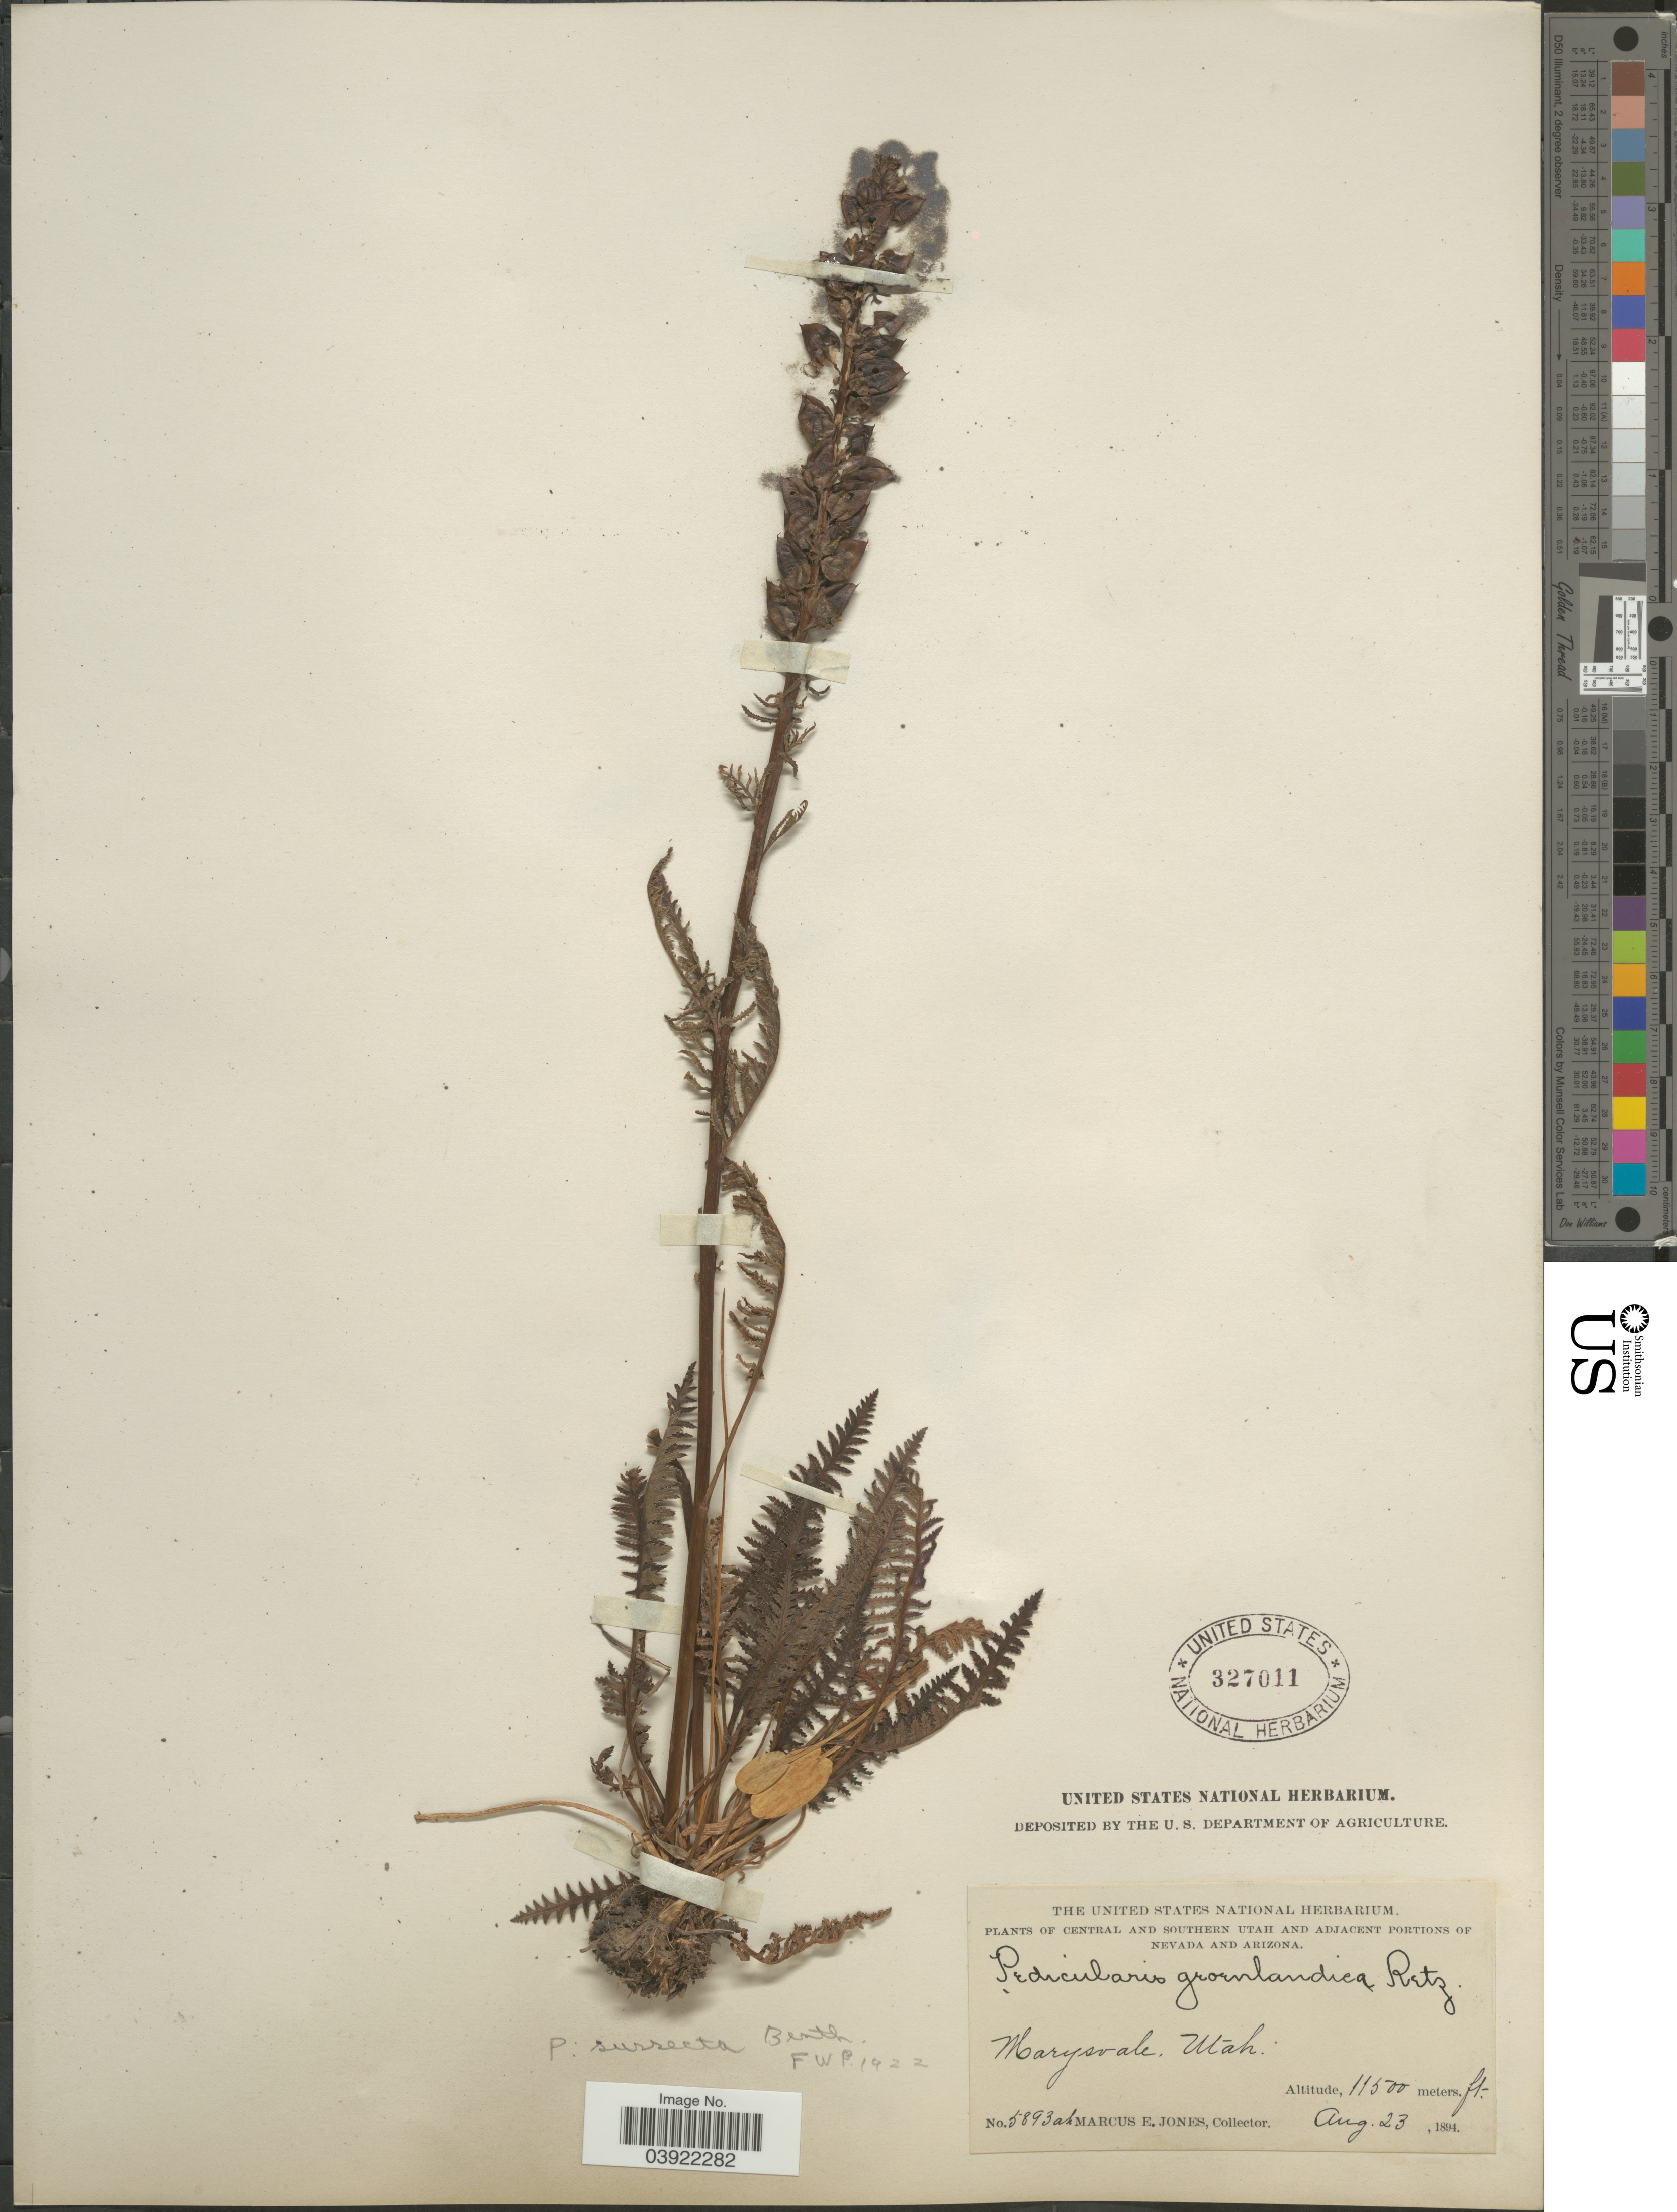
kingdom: Plantae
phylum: Tracheophyta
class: Magnoliopsida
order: Lamiales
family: Orobanchaceae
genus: Pedicularis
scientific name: Pedicularis groenlandica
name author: Retz.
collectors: M. E. Jones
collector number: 5893ah*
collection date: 1894-08-23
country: United States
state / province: Utah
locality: Central and Southern Utah. Marysvale.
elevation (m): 3505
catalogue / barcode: US 327011